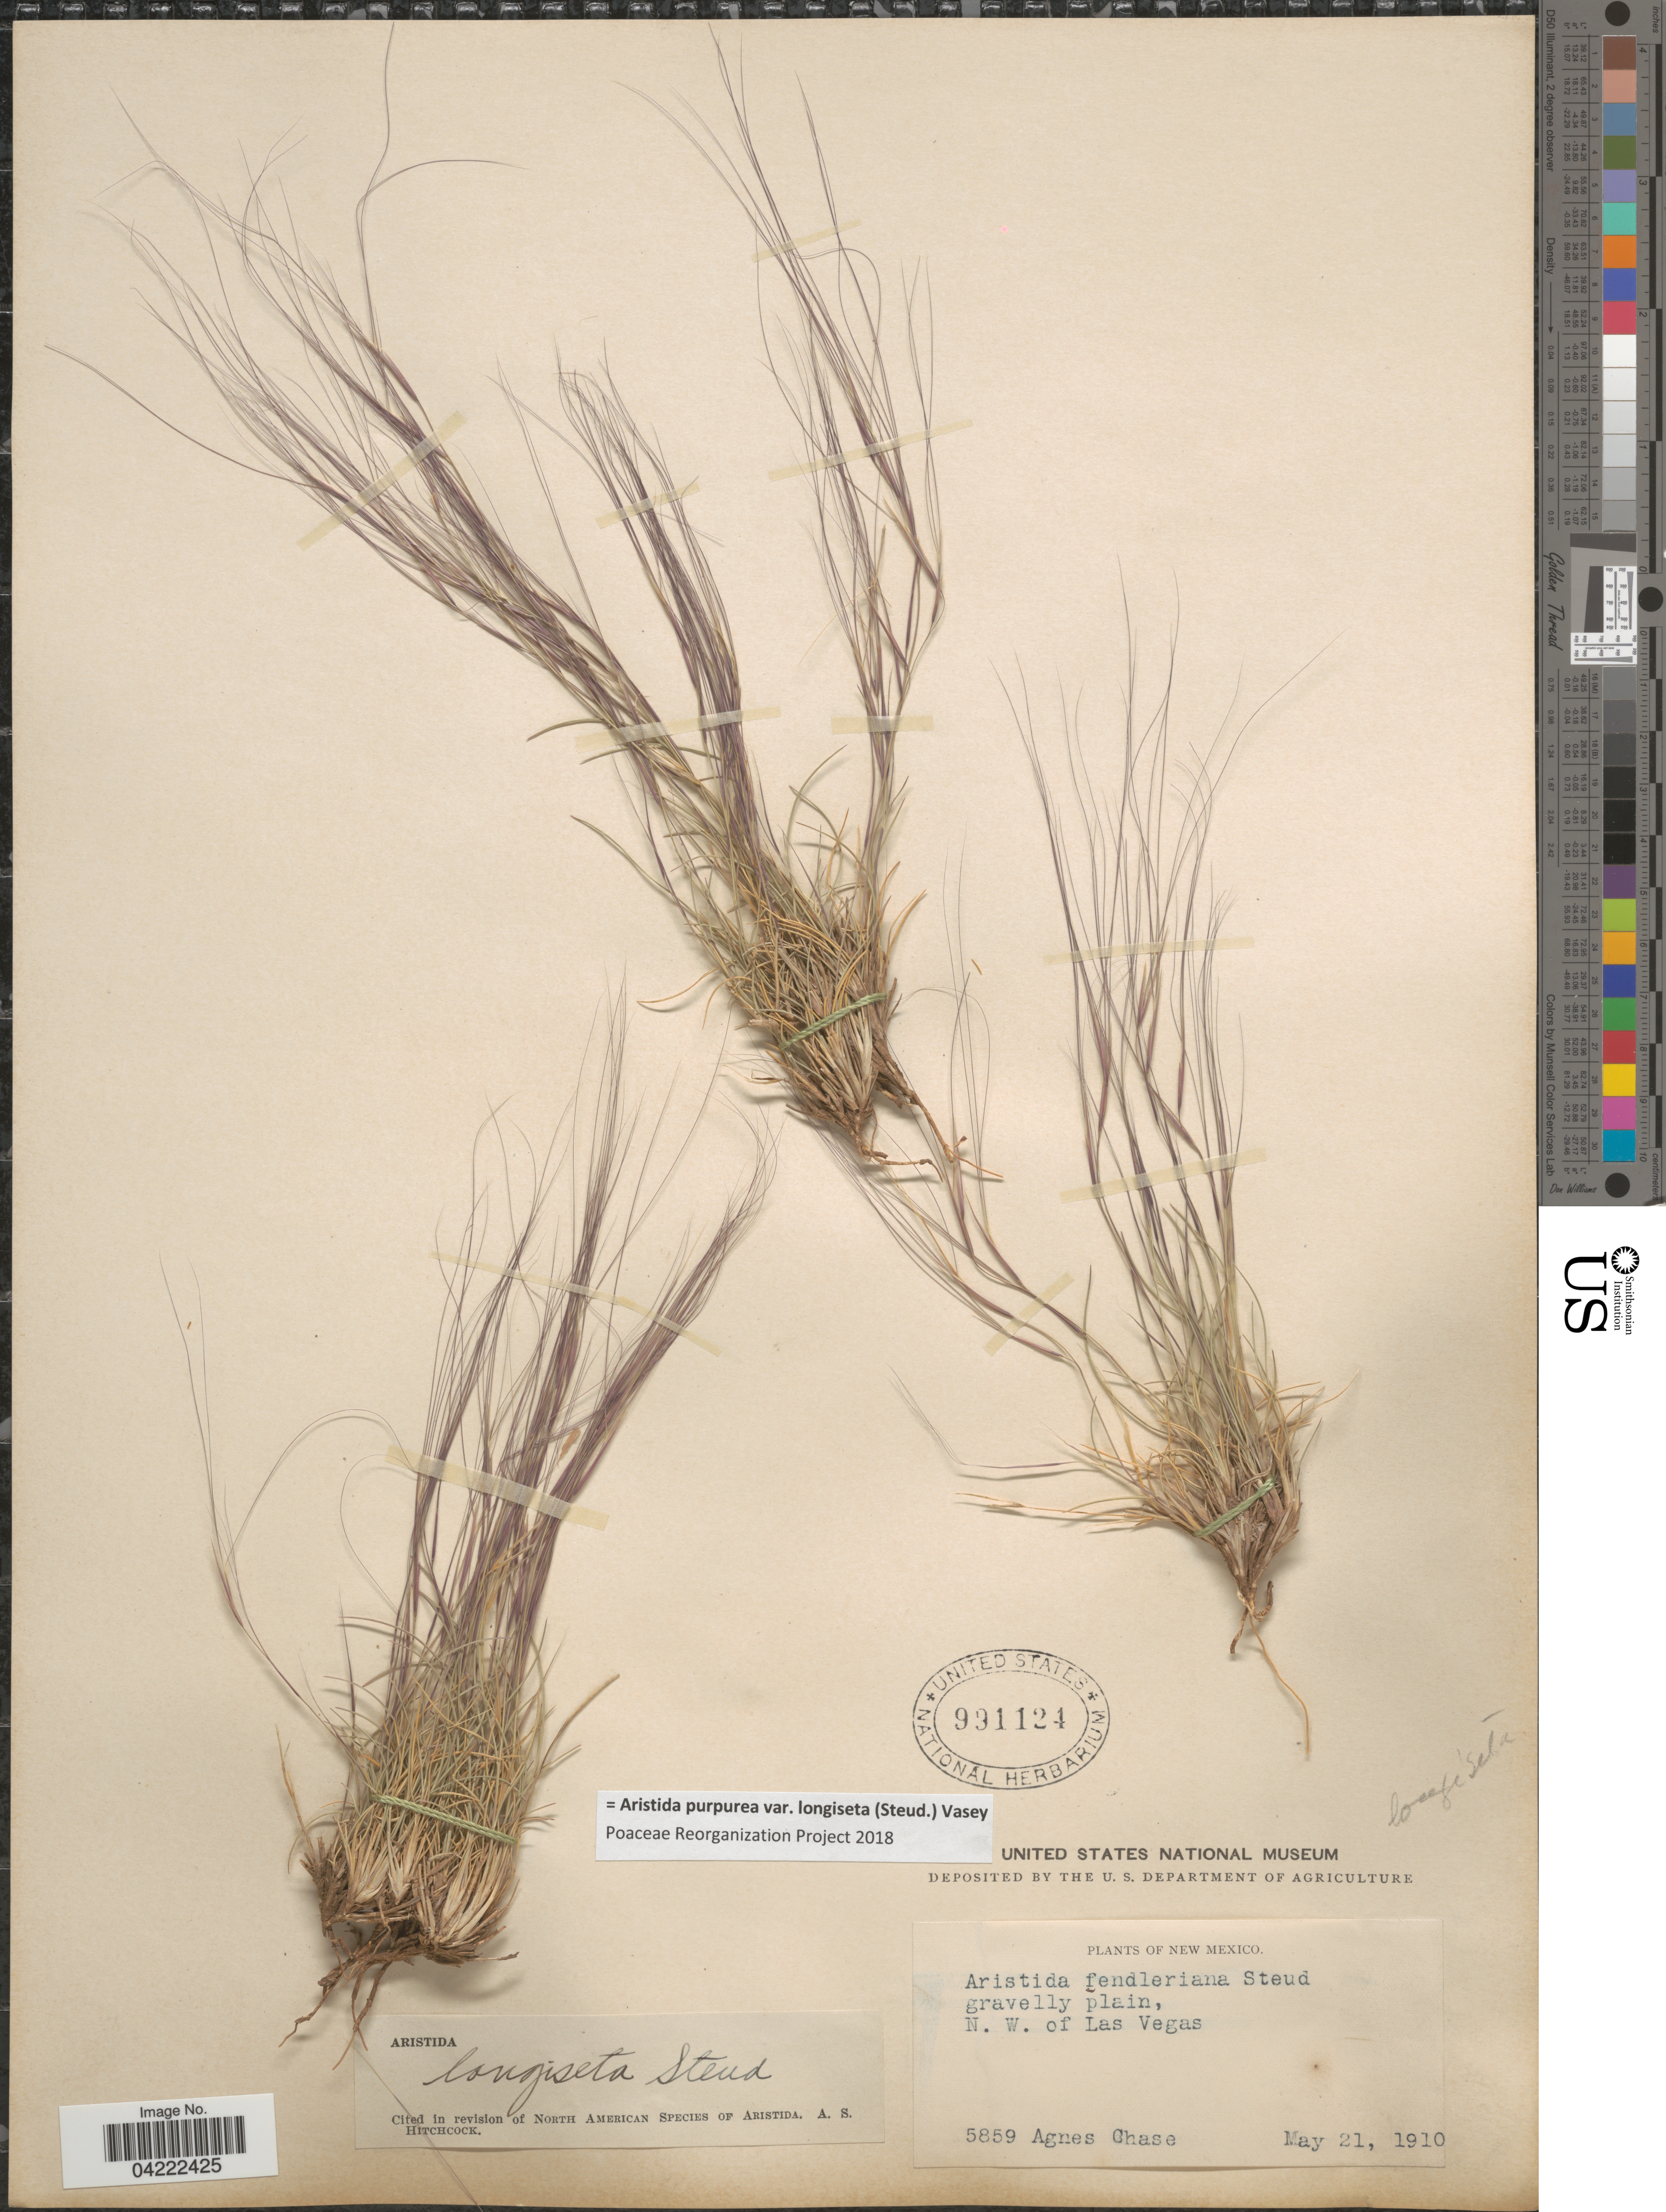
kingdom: Plantae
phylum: Tracheophyta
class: Liliopsida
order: Poales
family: Poaceae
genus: Aristida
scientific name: Aristida purpurea var. longiseta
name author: (Steud.) Vasey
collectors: A. Chase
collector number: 5859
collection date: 1910-05-21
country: United States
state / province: New Mexico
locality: Gravelly plain, N. W. of Las Vegas.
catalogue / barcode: US 991124